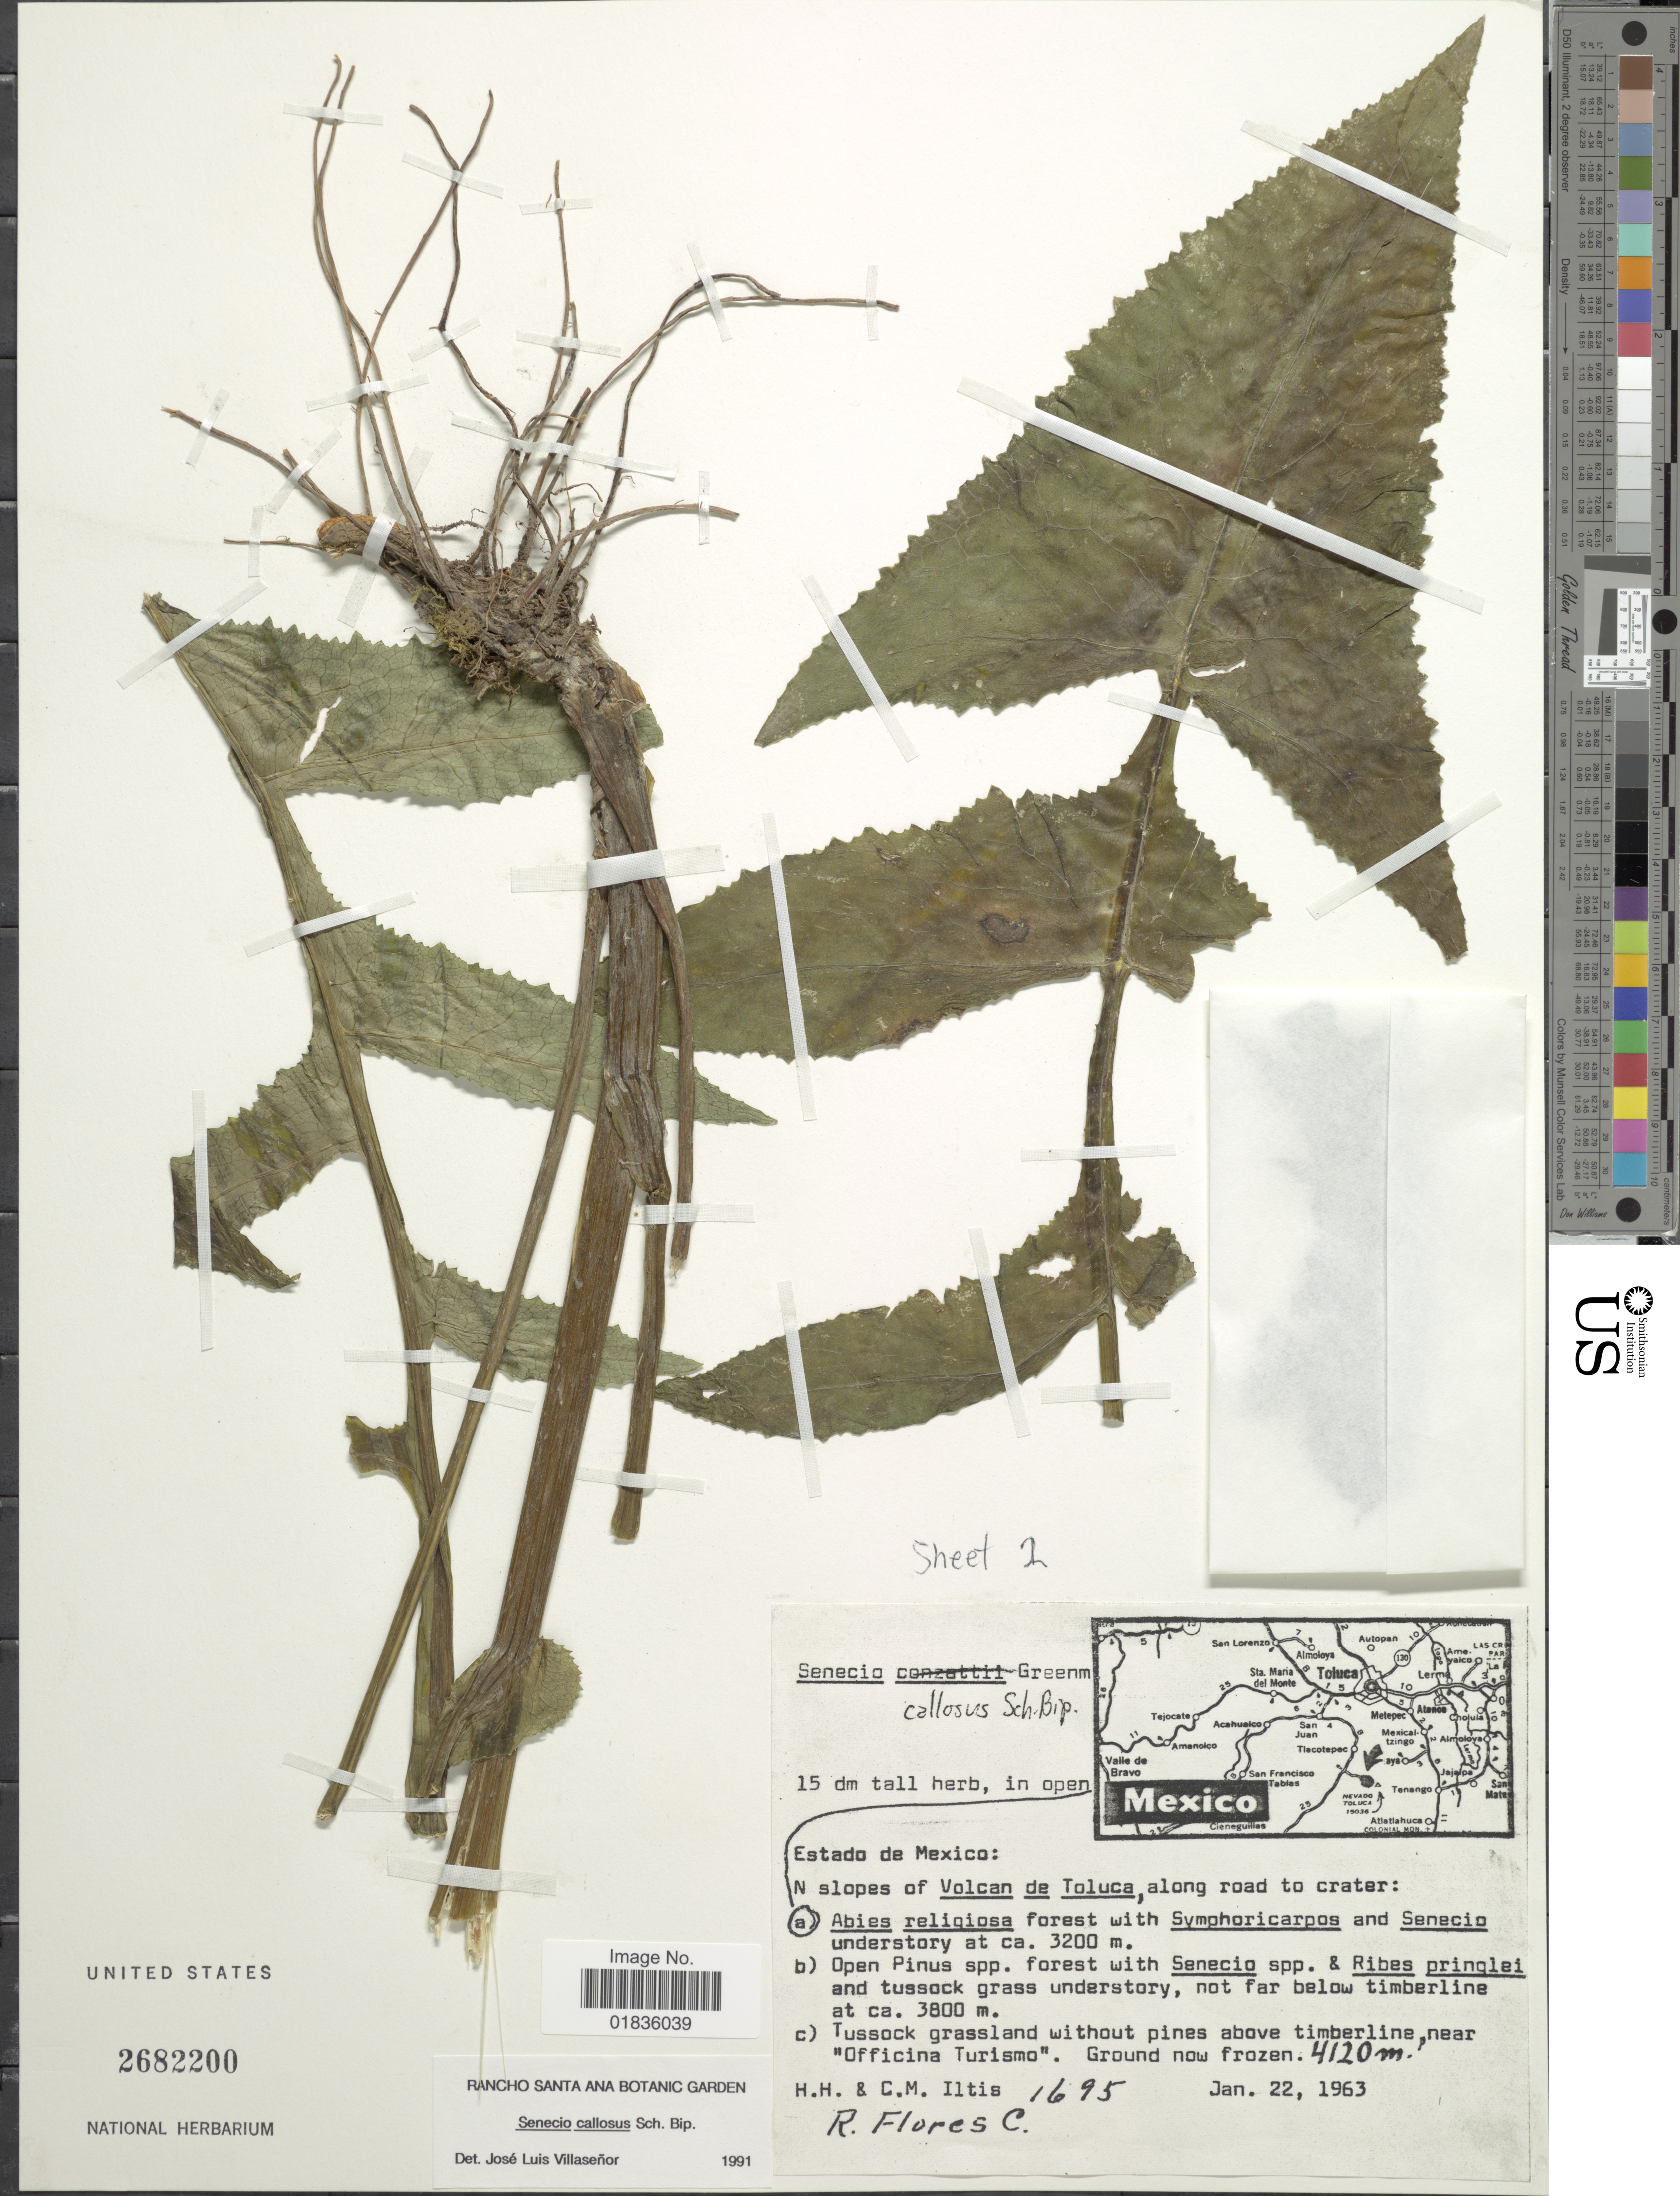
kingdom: Plantae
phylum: Tracheophyta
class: Magnoliopsida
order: Asterales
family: Asteraceae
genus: Senecio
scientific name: Senecio callosus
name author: Sch. Bip.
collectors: H. H. Iltis, C. M Iltis & R. Flores-C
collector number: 1695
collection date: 1963-01-22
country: Mexico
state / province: México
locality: N slopes of Volcan de Toluca, along road to crater.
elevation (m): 3200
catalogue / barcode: US 2682200